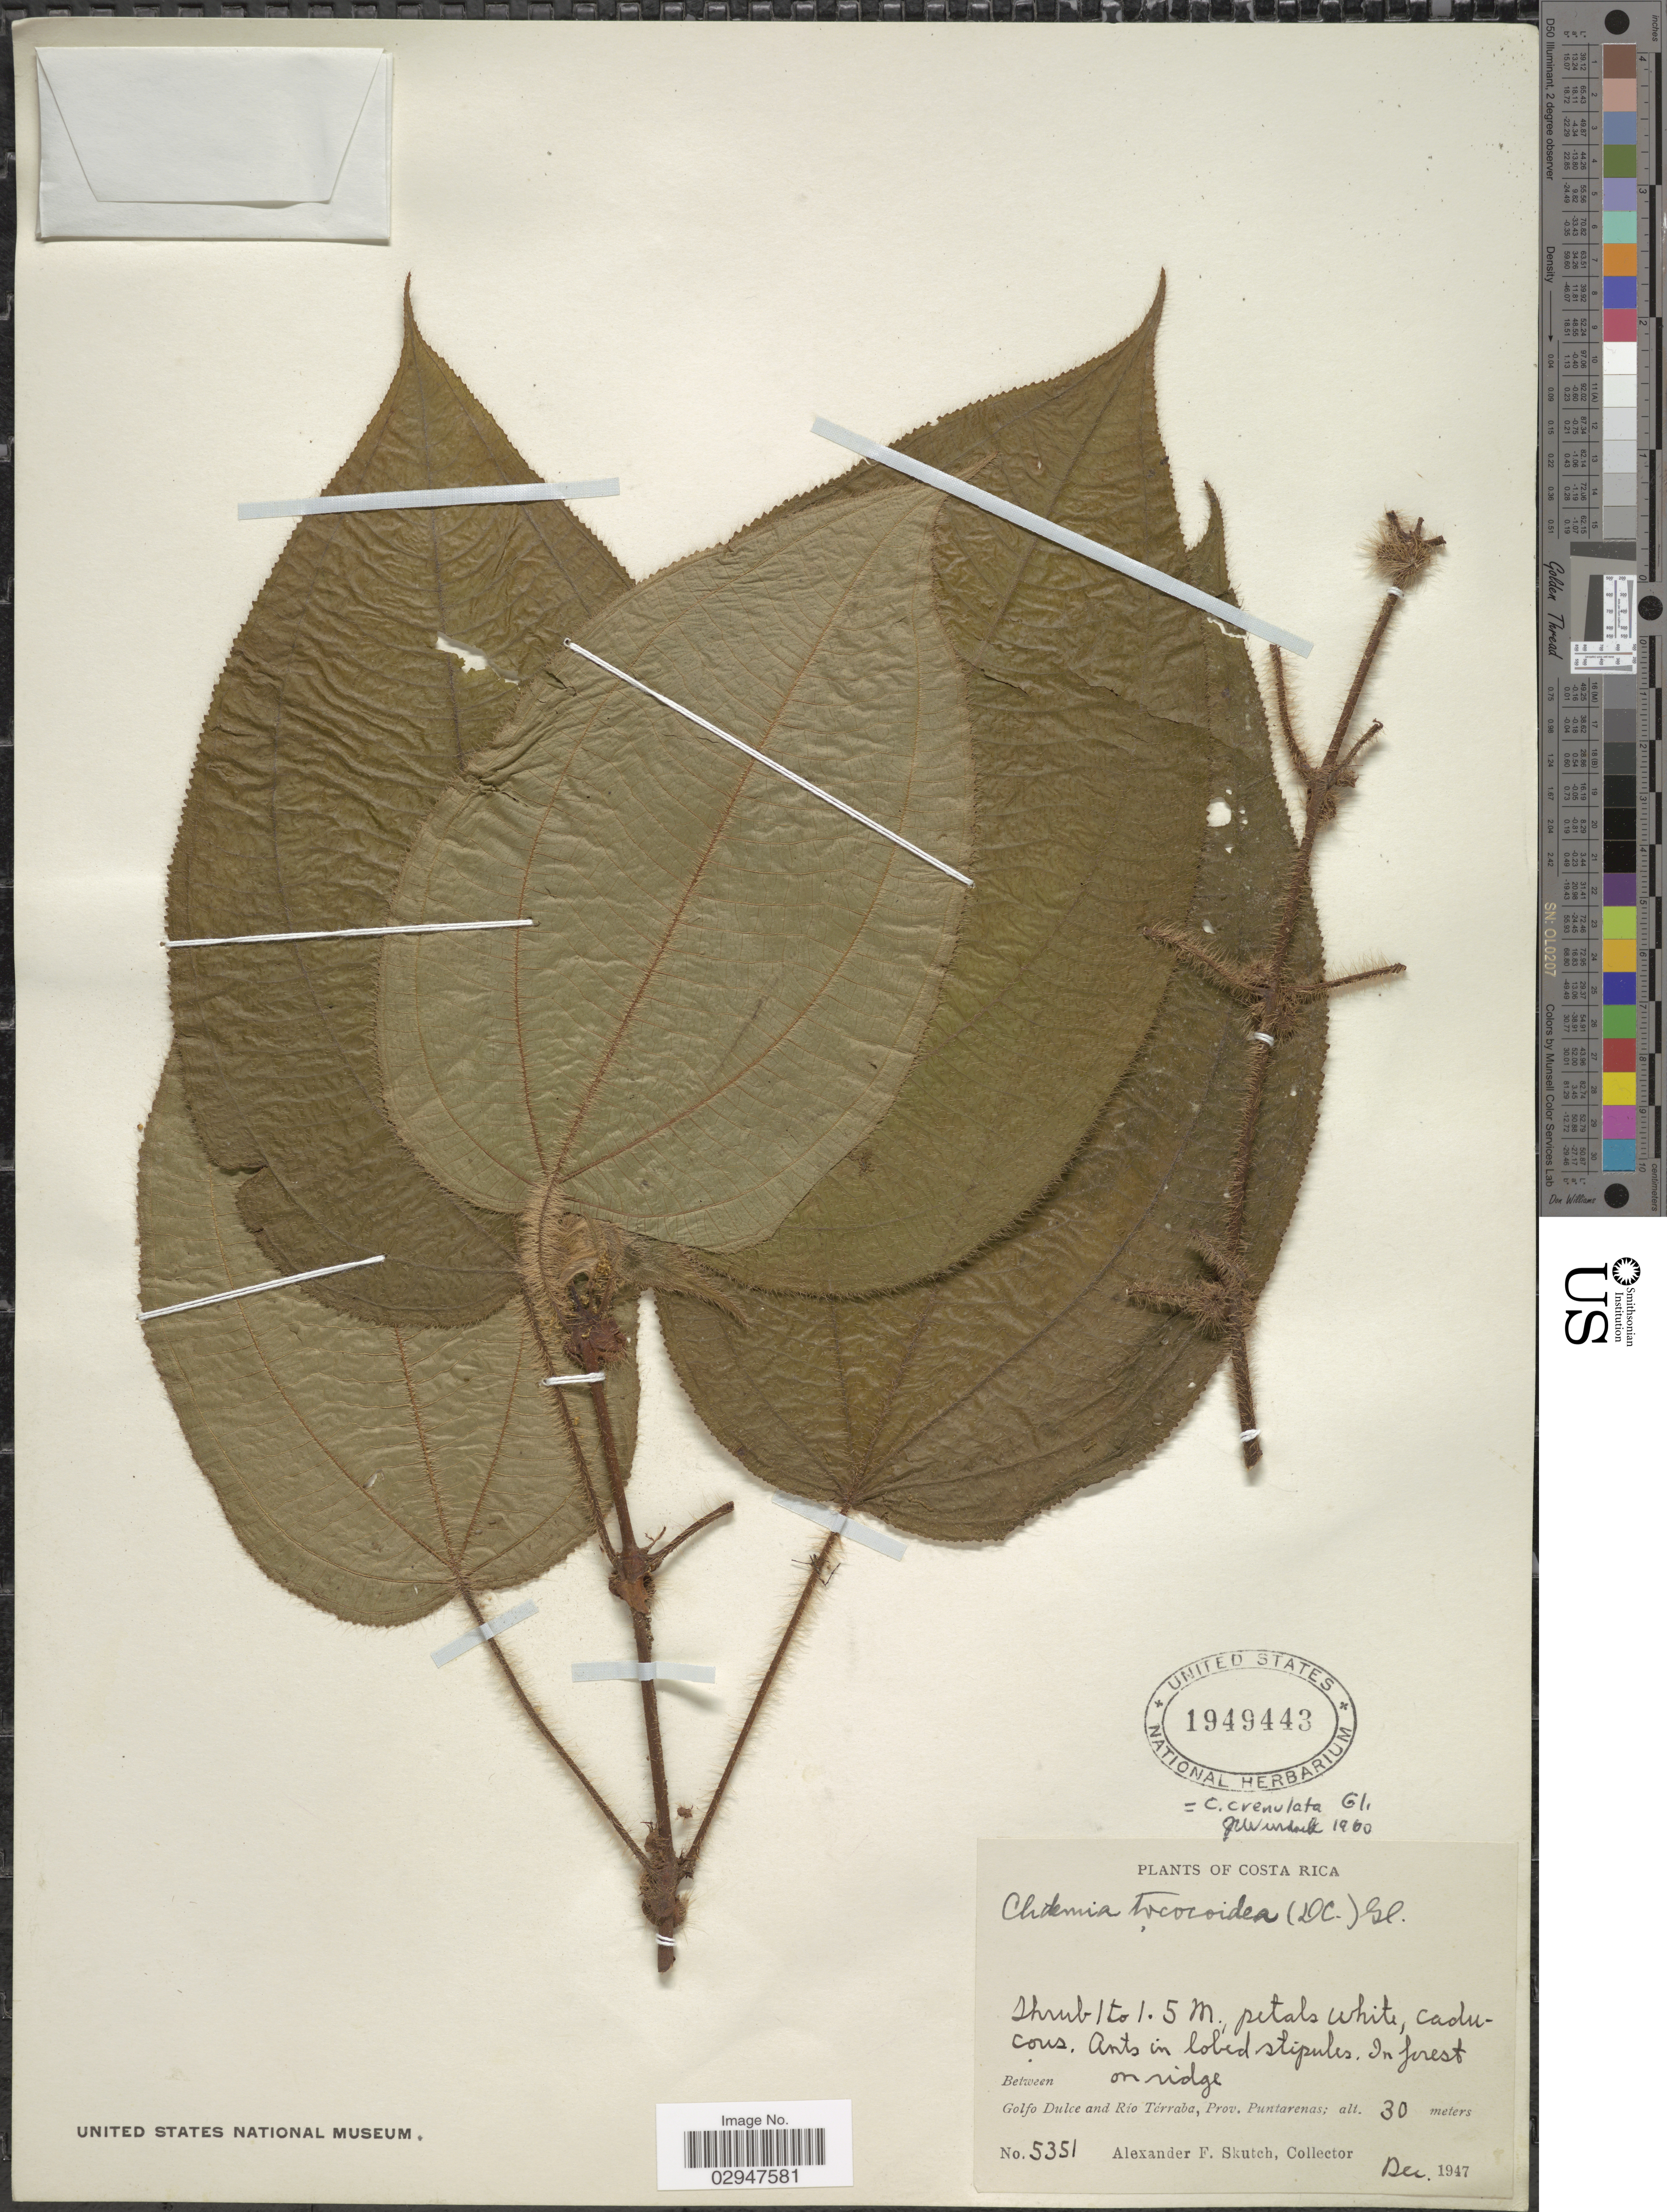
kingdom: Plantae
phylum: Tracheophyta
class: Magnoliopsida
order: Myrtales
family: Melastomataceae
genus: Clidemia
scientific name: Clidemia crenulata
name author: Gleason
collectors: A. F. Skutch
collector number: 5351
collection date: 1947-12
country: Costa Rica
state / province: Puntarenas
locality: Between Golfo Dulce and Río Térraba.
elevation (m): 30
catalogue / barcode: US 1949443